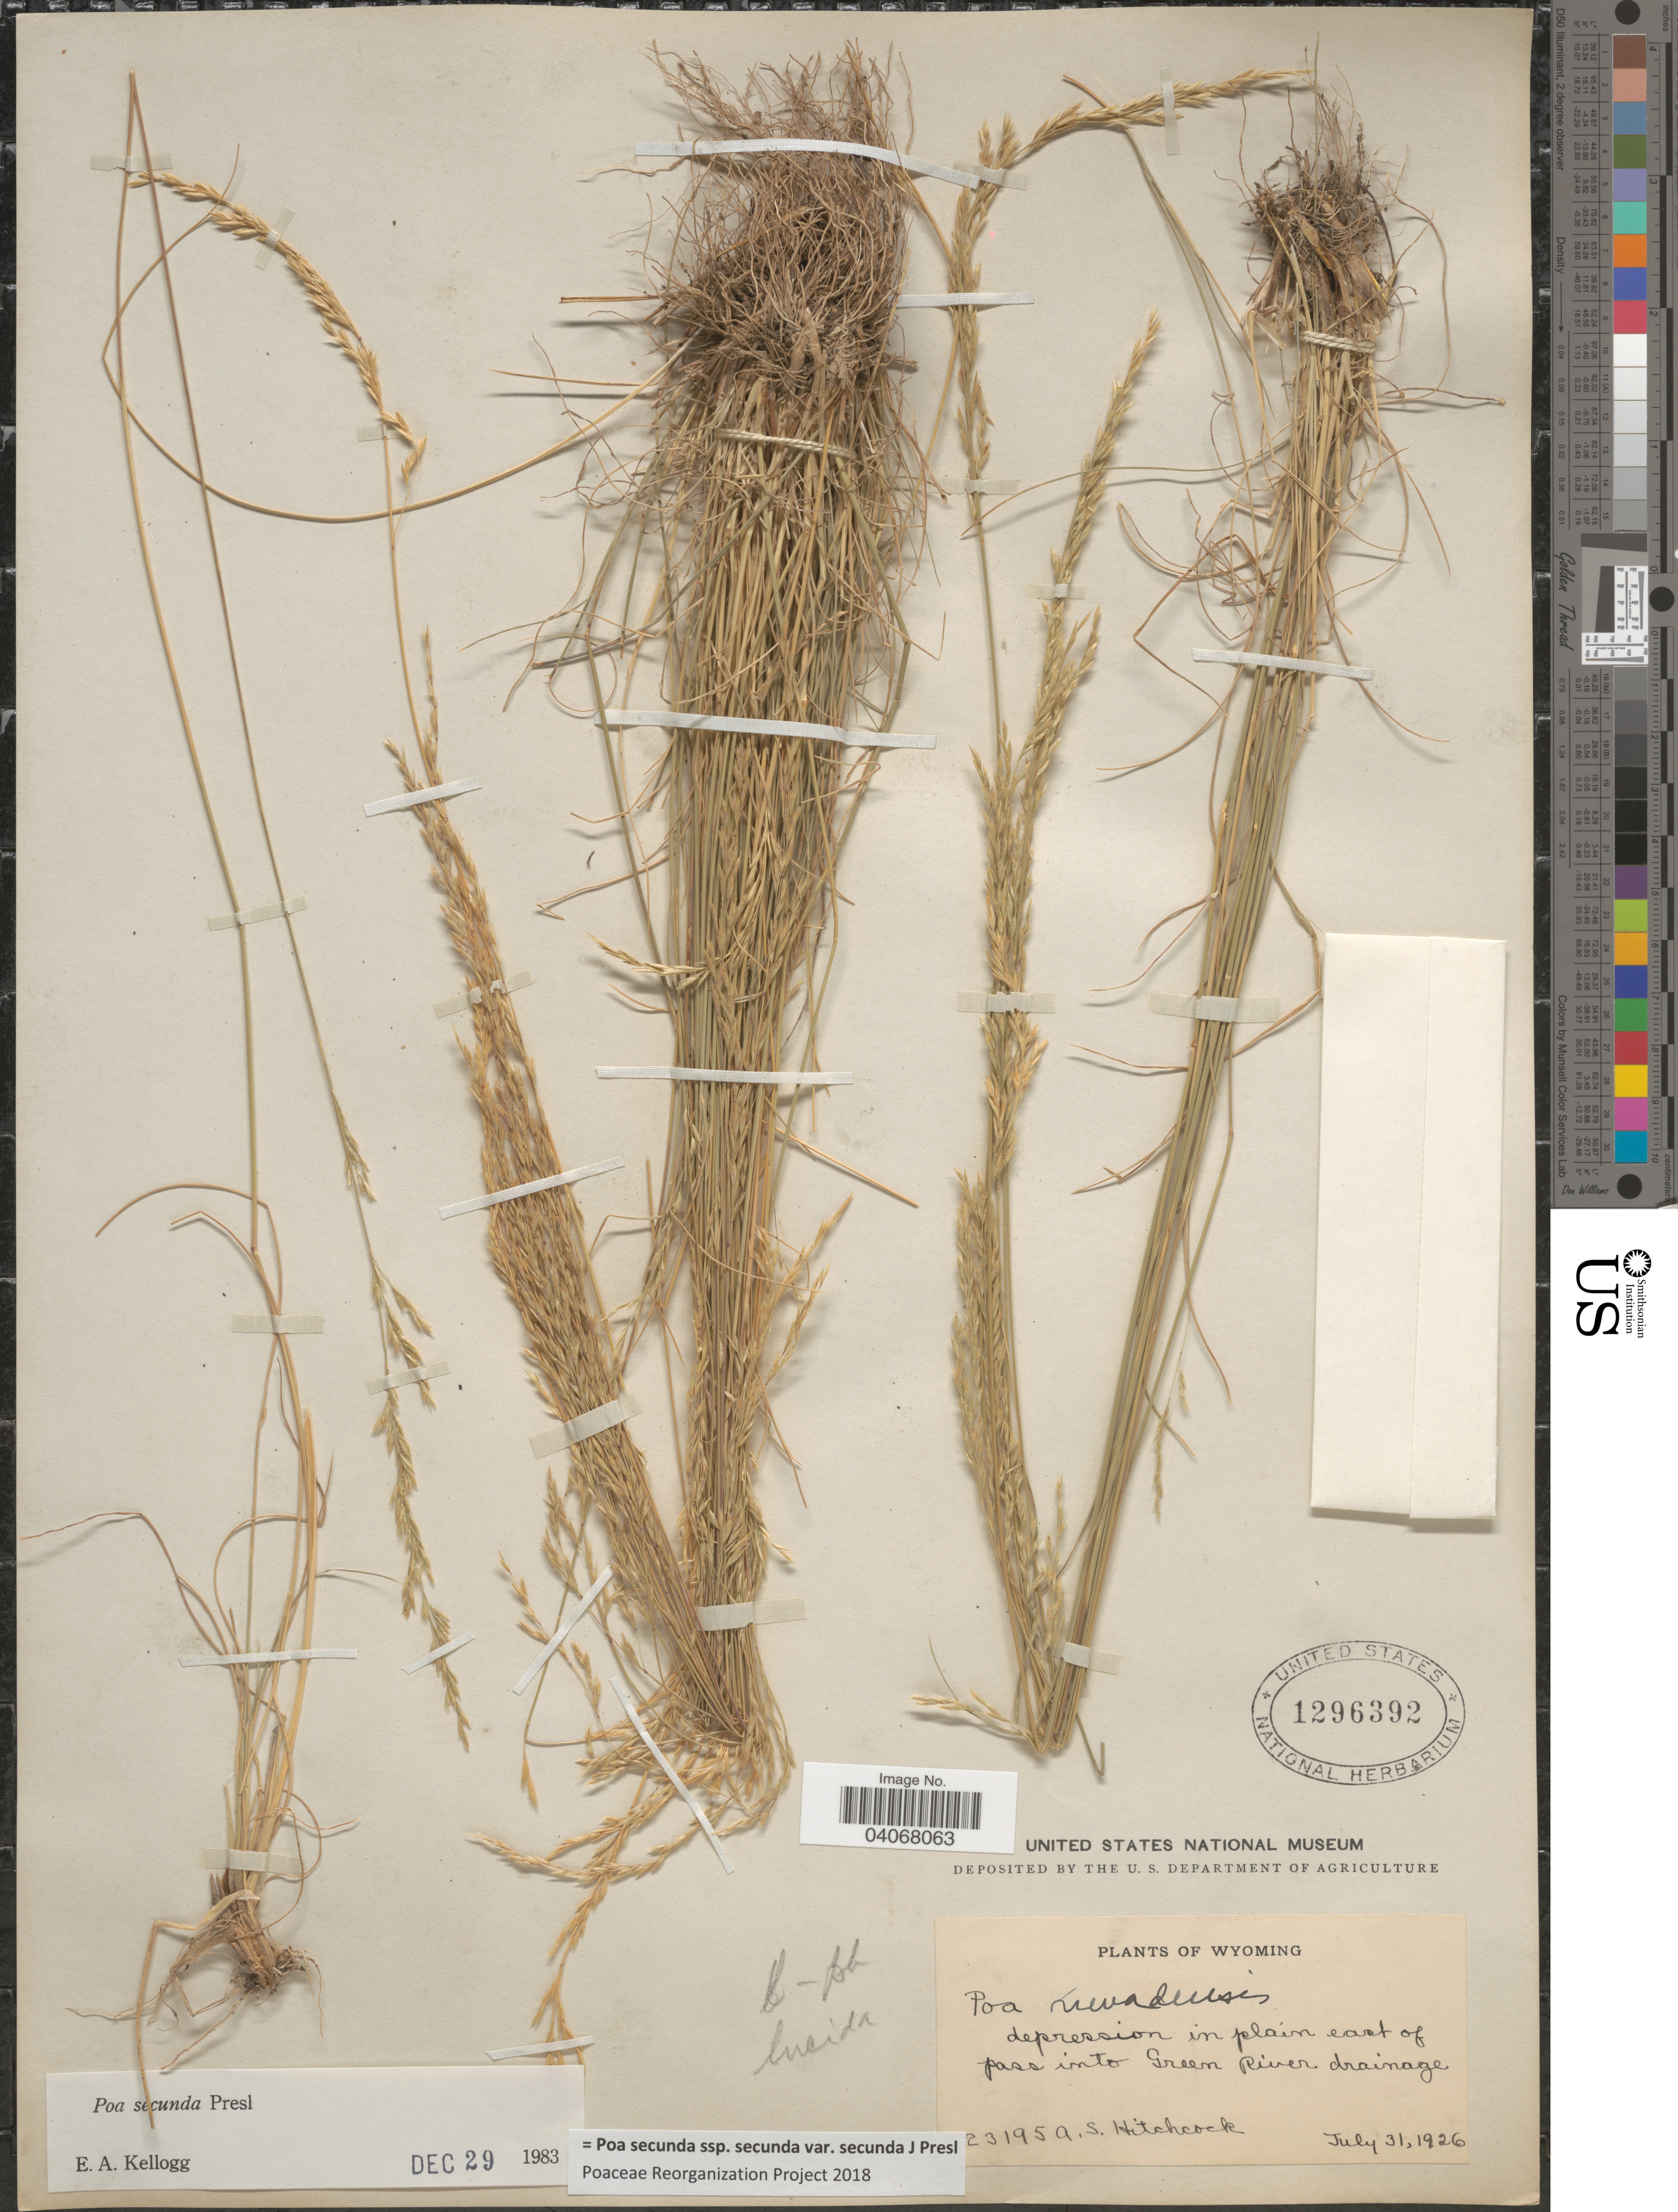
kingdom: Plantae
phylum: Tracheophyta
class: Liliopsida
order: Poales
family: Poaceae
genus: Poa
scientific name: Poa secunda subsp. secunda var. secunda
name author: J. Presl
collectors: A. S. Hitchcock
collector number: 23195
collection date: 1926-07-31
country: United States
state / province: Wyoming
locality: Depression in plain east of pass into Green River drainage.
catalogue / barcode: US 1296392